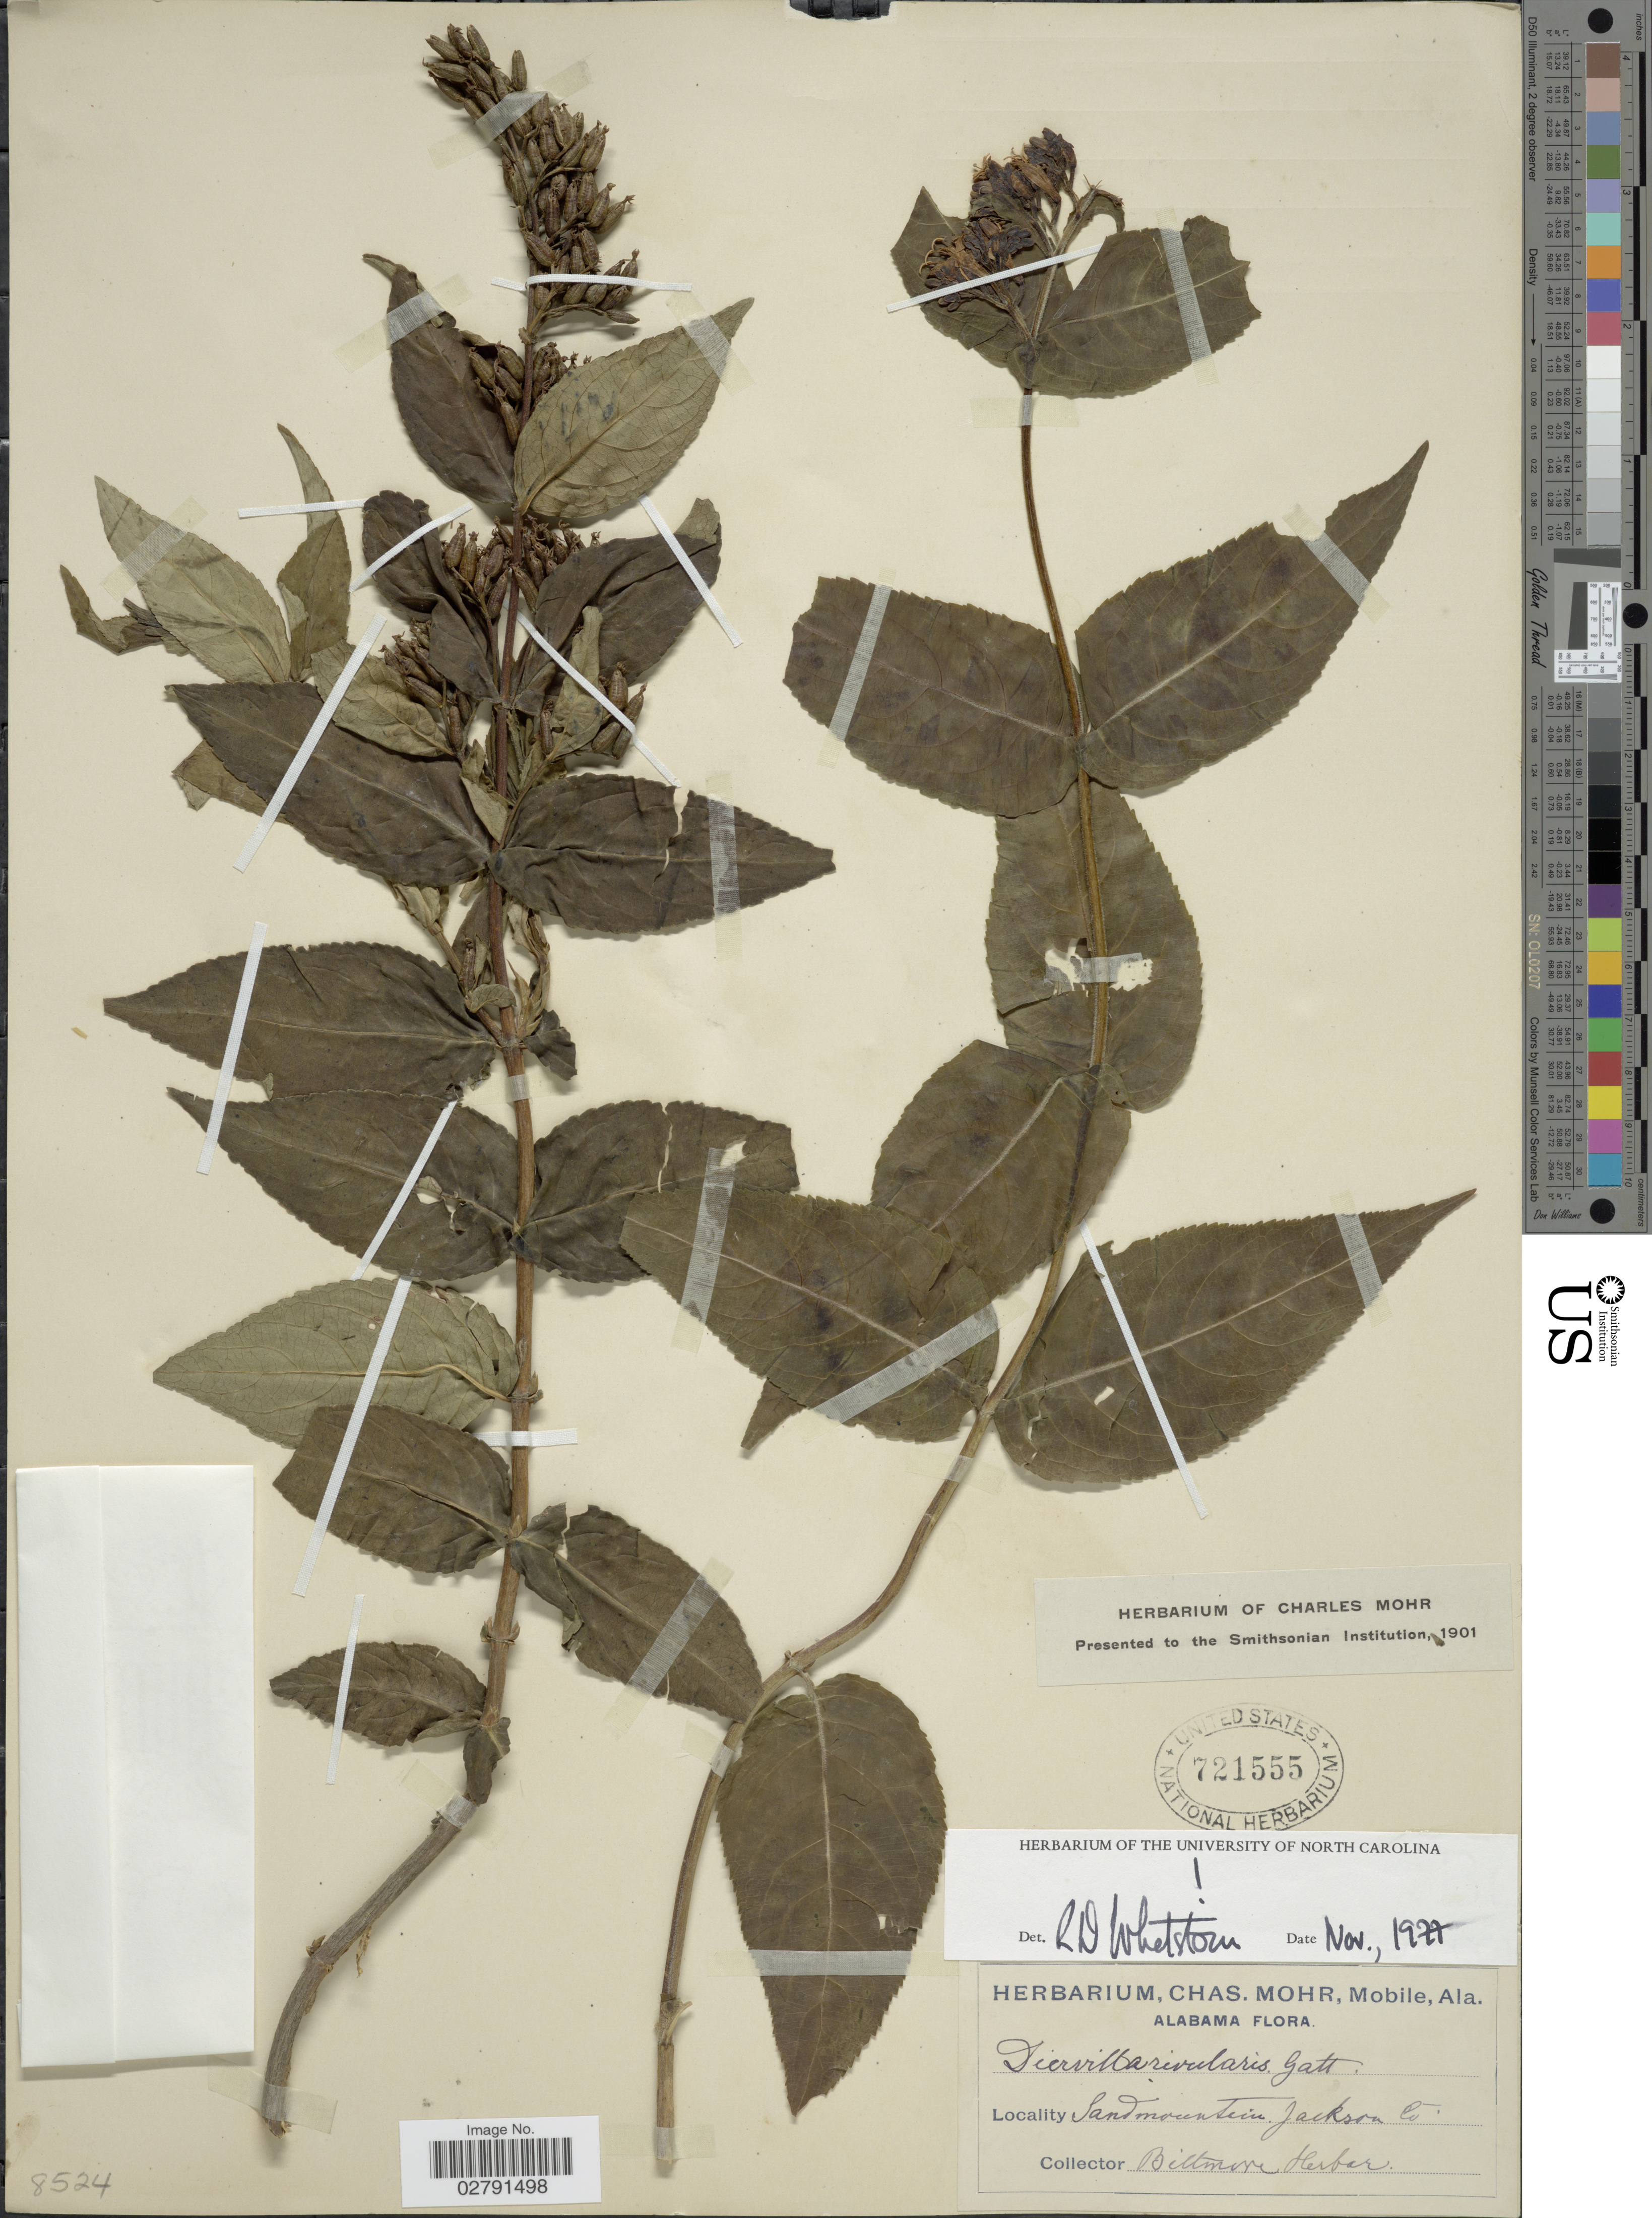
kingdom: Plantae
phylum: Tracheophyta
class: Magnoliopsida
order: Dipsacales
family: Caprifoliaceae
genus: Diervilla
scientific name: Diervilla rivularis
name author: Gatt.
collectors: ex herb. Biltmore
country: United States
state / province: Alabama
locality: Sand mountain, Jackson Co.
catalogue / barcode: US 721555